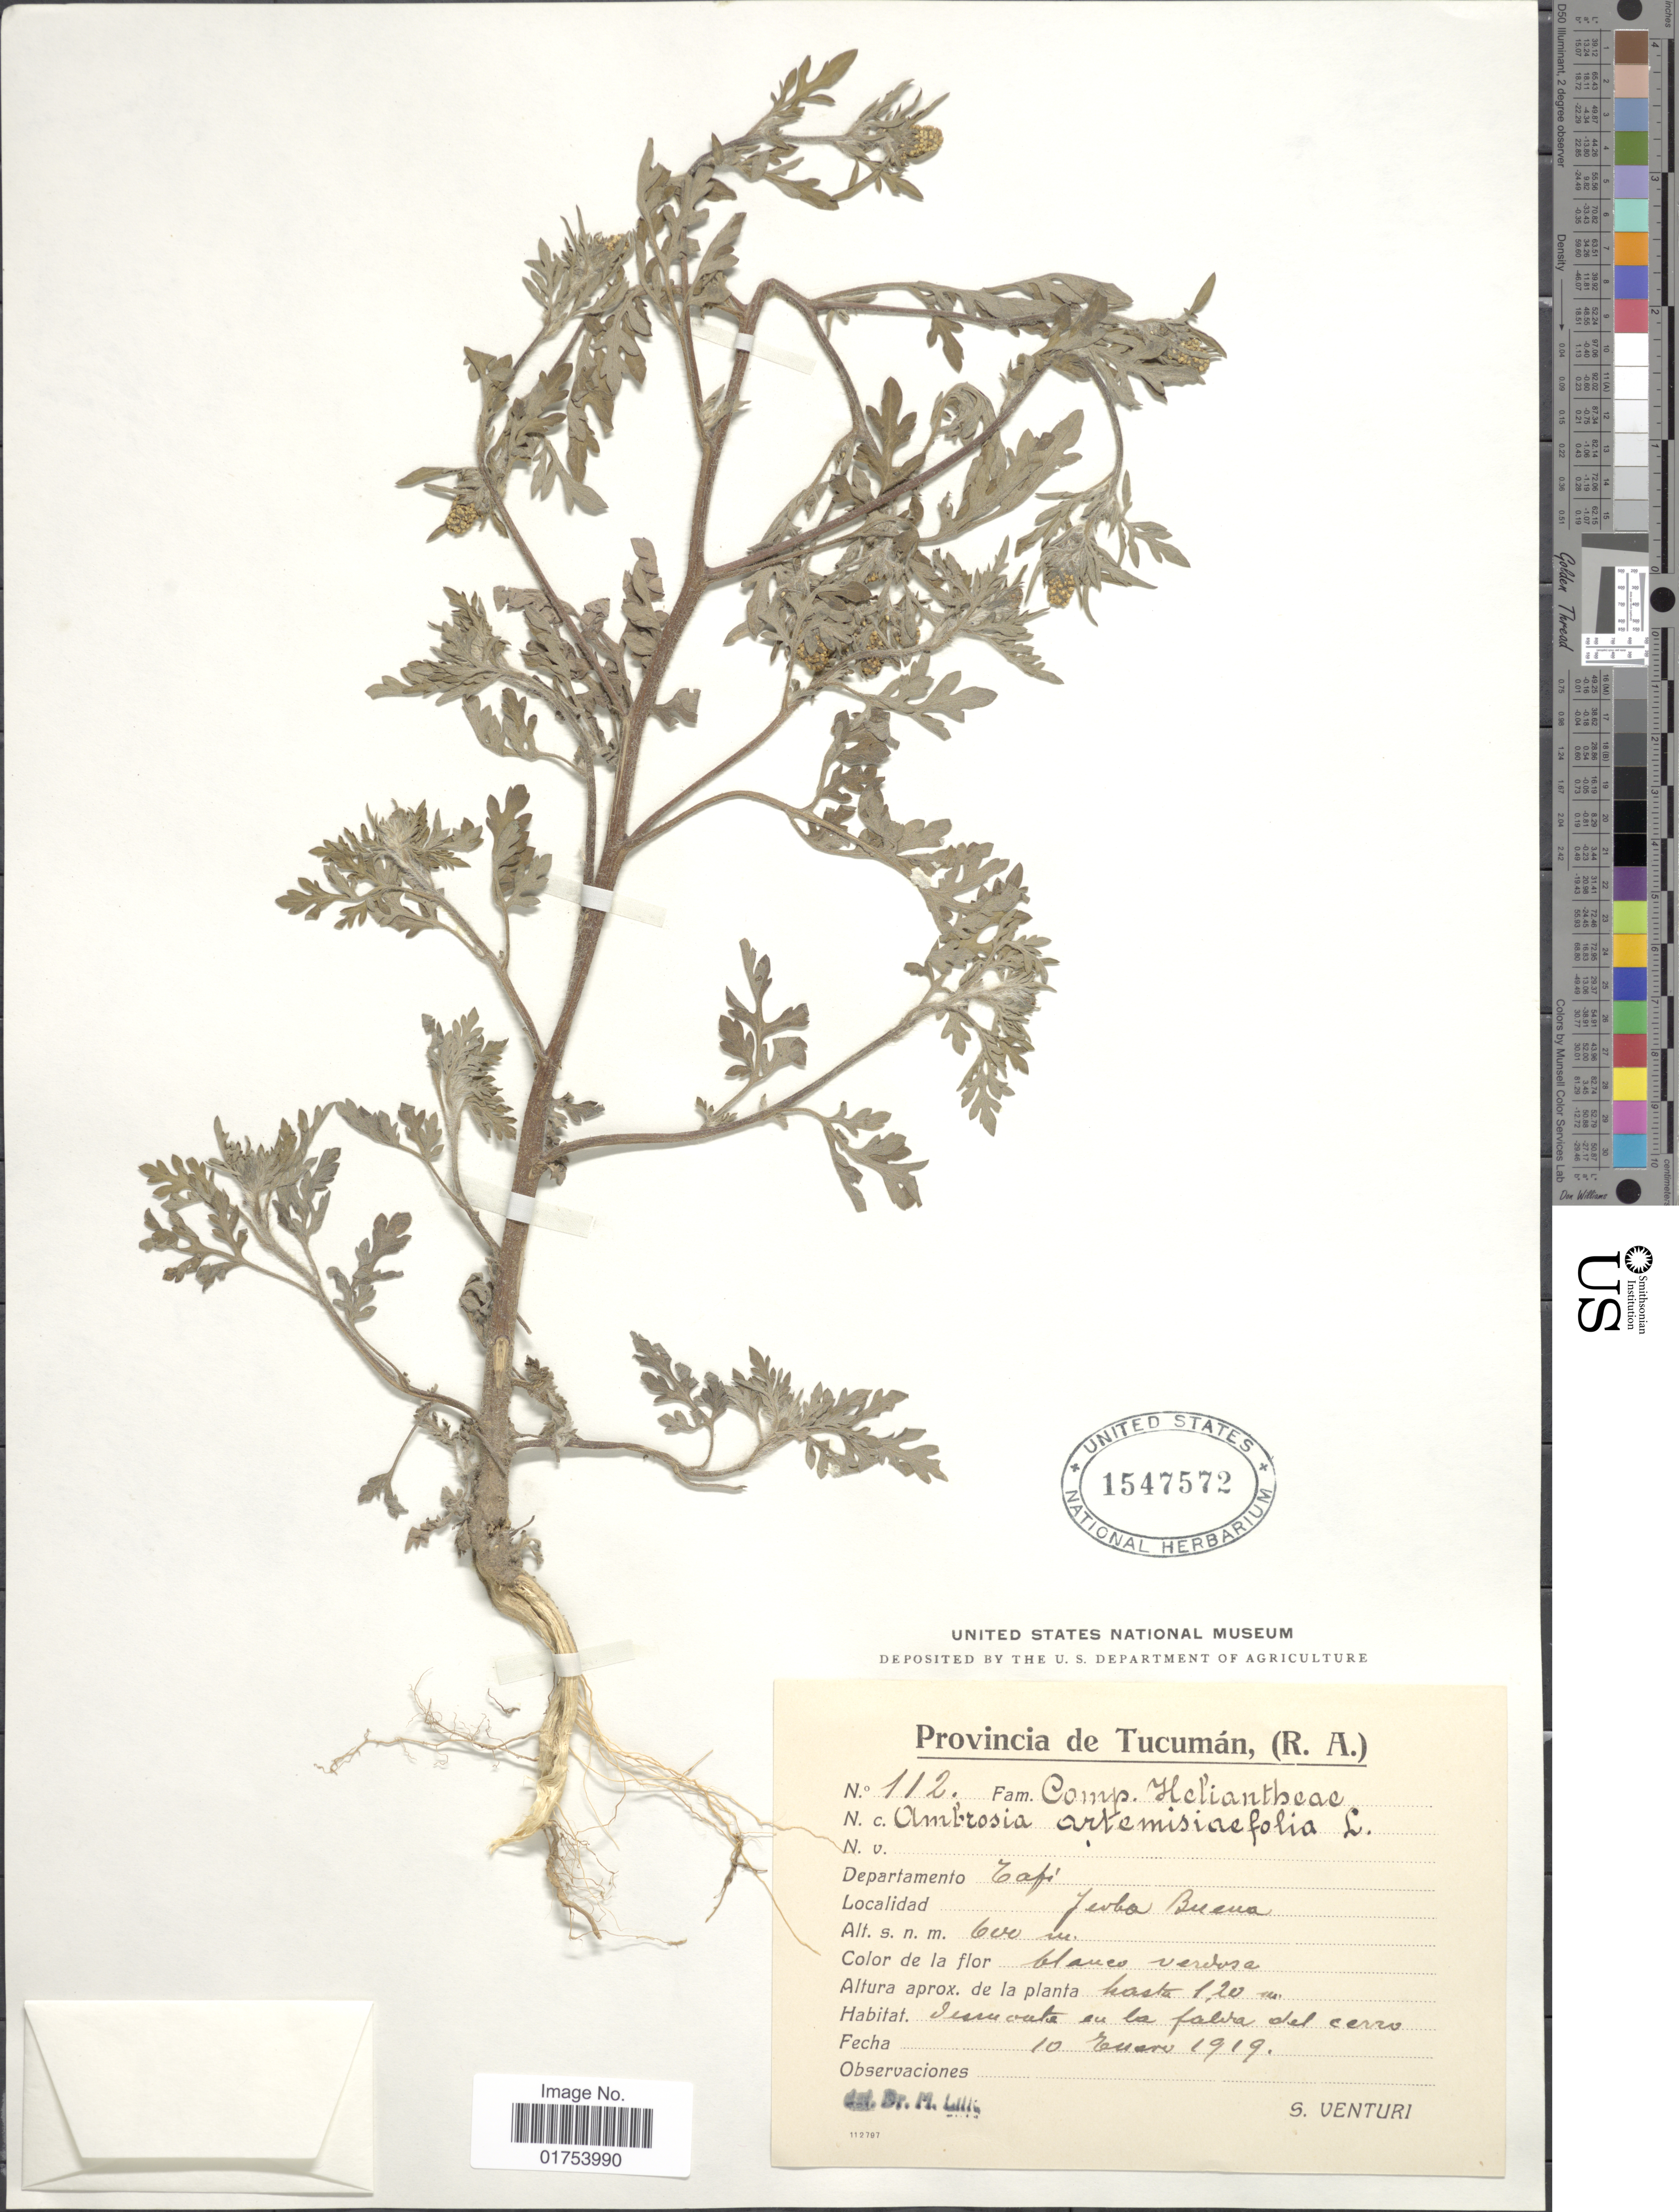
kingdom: Plantae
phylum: Tracheophyta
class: Magnoliopsida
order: Asterales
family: Asteraceae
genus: Ambrosia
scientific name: Ambrosia artemisiifolia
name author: L.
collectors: S. Venturi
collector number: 112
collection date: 1919-01-10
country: Argentina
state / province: Tucuman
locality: Yerba Buena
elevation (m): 600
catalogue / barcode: US 1547572